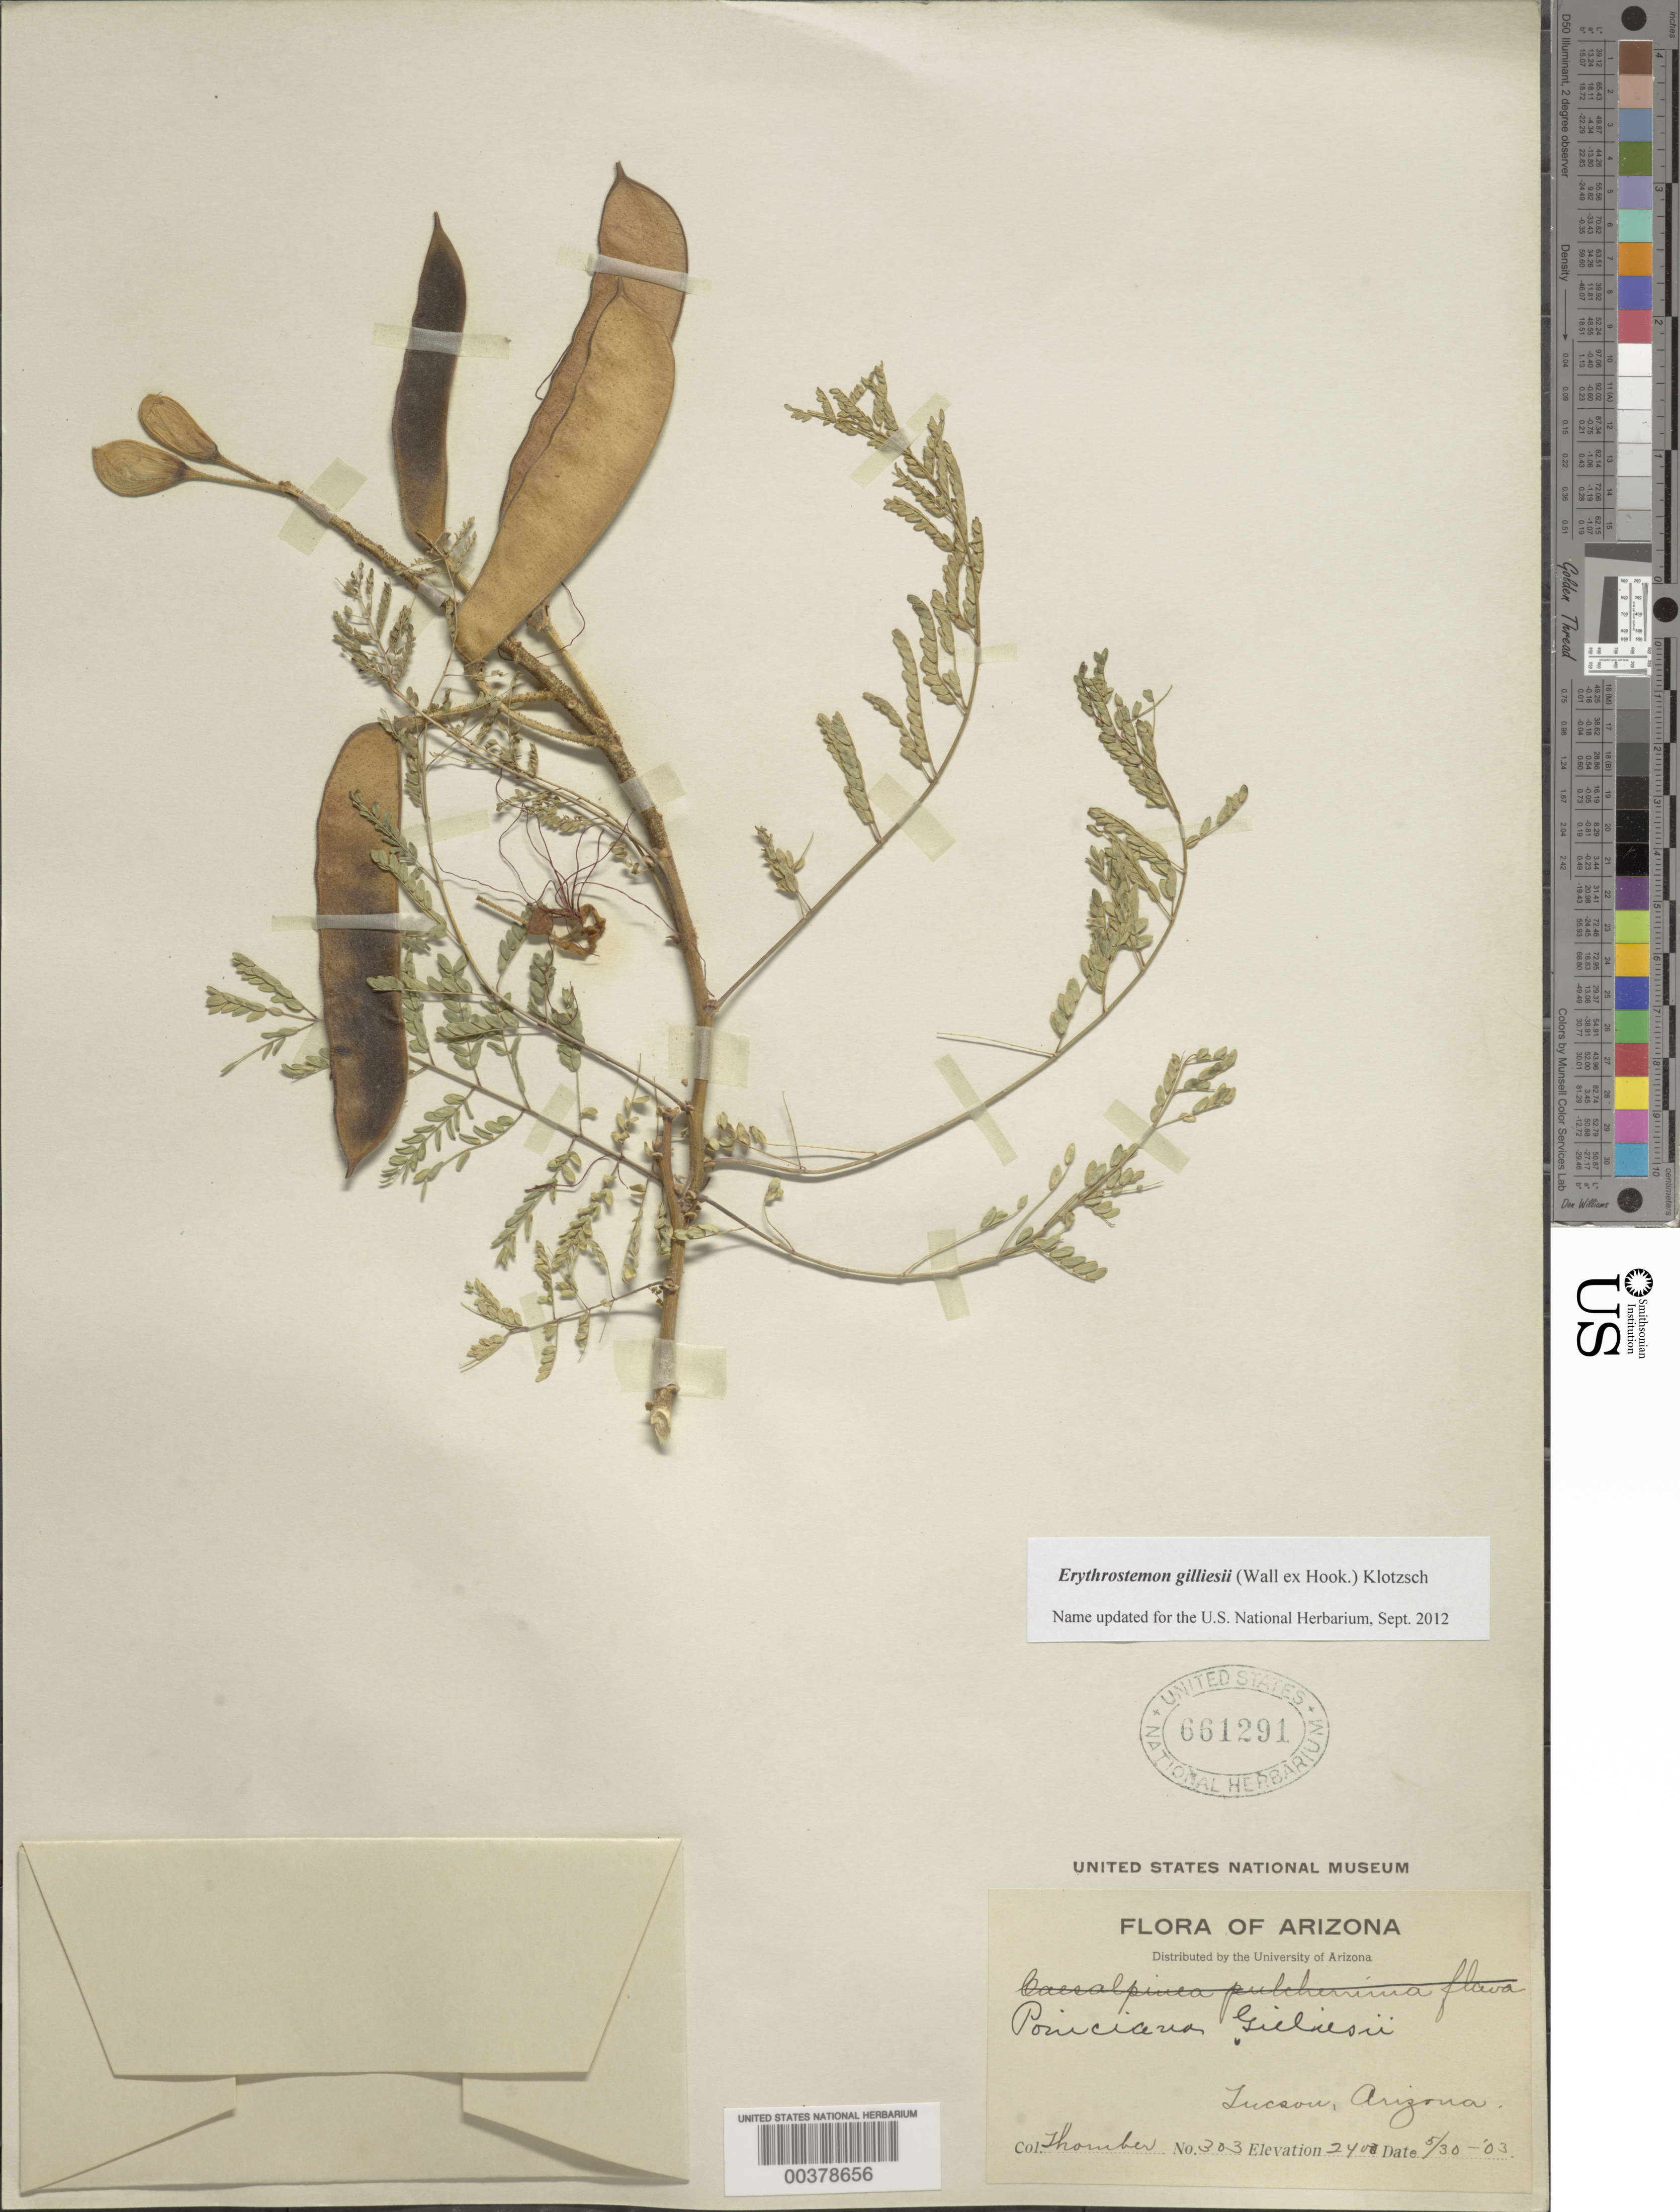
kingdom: Plantae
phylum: Tracheophyta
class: Magnoliopsida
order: Fabales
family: Fabaceae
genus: Erythrostemon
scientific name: Erythrostemon gilliesii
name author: (Hook.) Klotzsch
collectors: J. Thornber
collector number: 303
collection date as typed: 30 May 1903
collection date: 1903-05-30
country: United States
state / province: Arizona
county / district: Pima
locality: Tucson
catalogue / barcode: US 661291